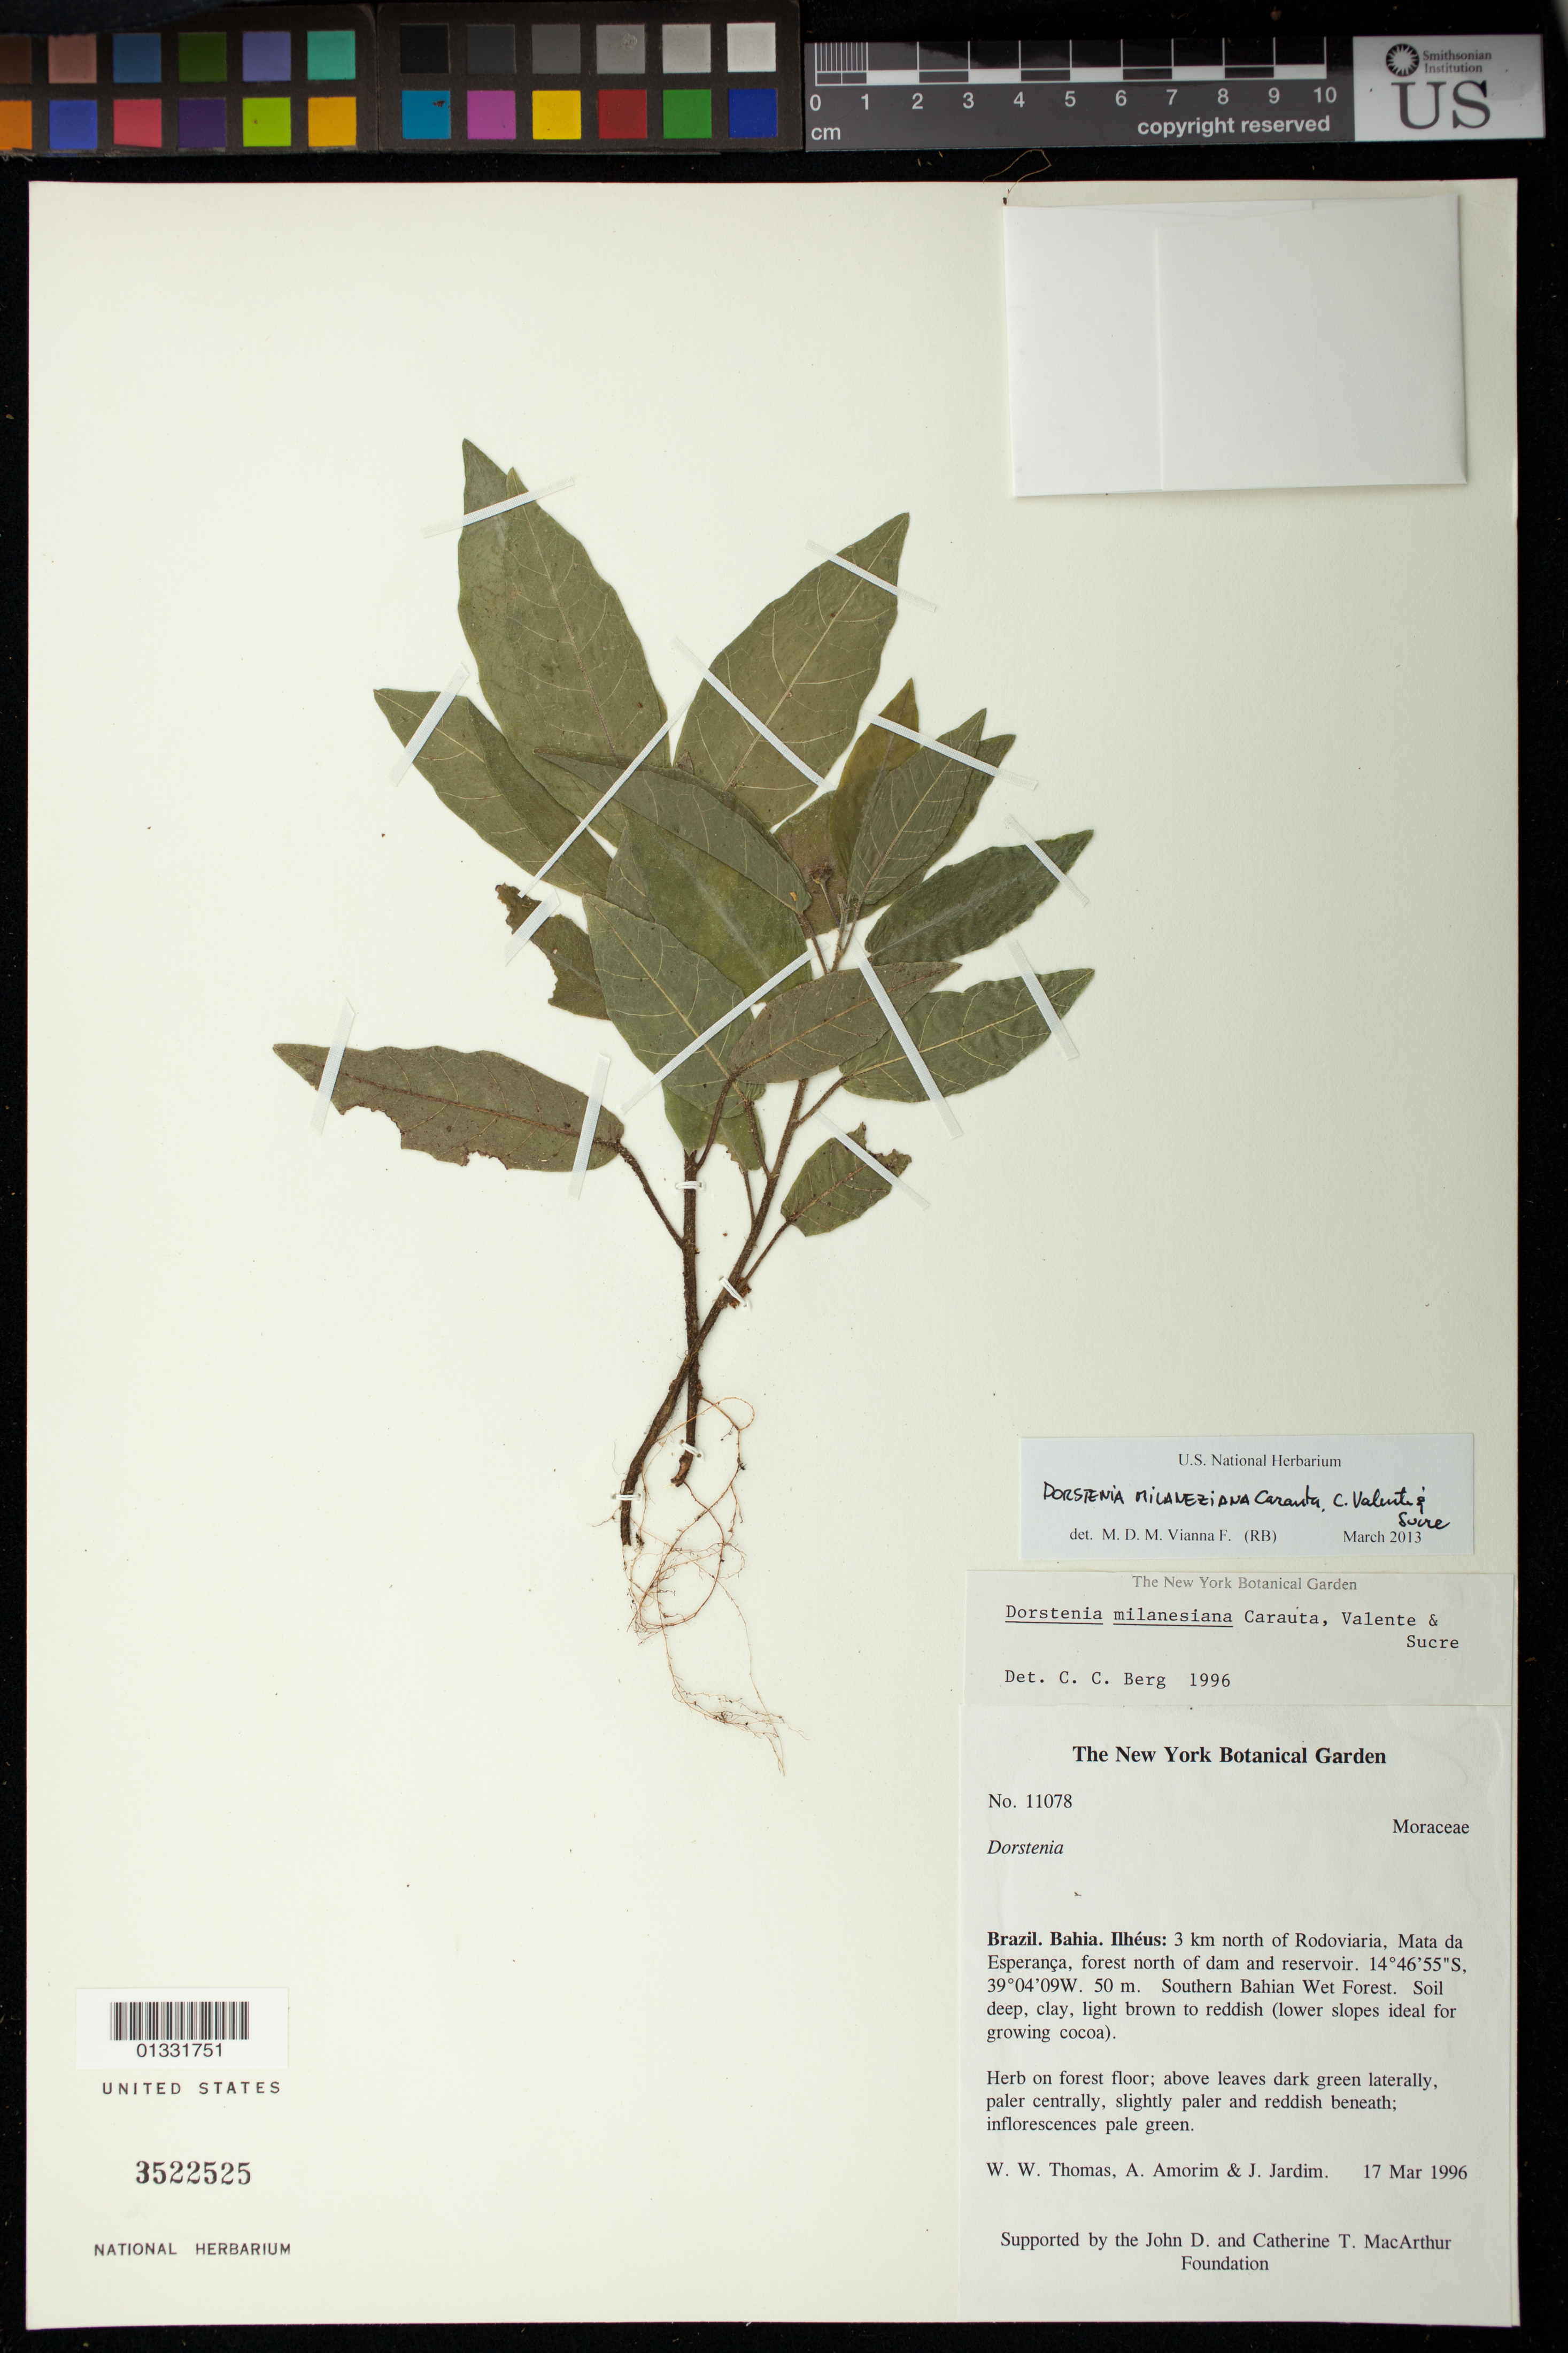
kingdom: Plantae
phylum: Tracheophyta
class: Magnoliopsida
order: Rosales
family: Moraceae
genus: Dorstenia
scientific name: Dorstenia milaneziana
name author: Carauta et al.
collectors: W. W. Thomas, A. M. Amorim & J. G. Járdim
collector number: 11078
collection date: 1996-03-17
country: Brazil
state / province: Bahia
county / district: Ilhéus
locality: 3km north of Rodoviaria, Mata da Esperança, forest north of dam and reservoir.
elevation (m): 50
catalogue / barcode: US 3522525